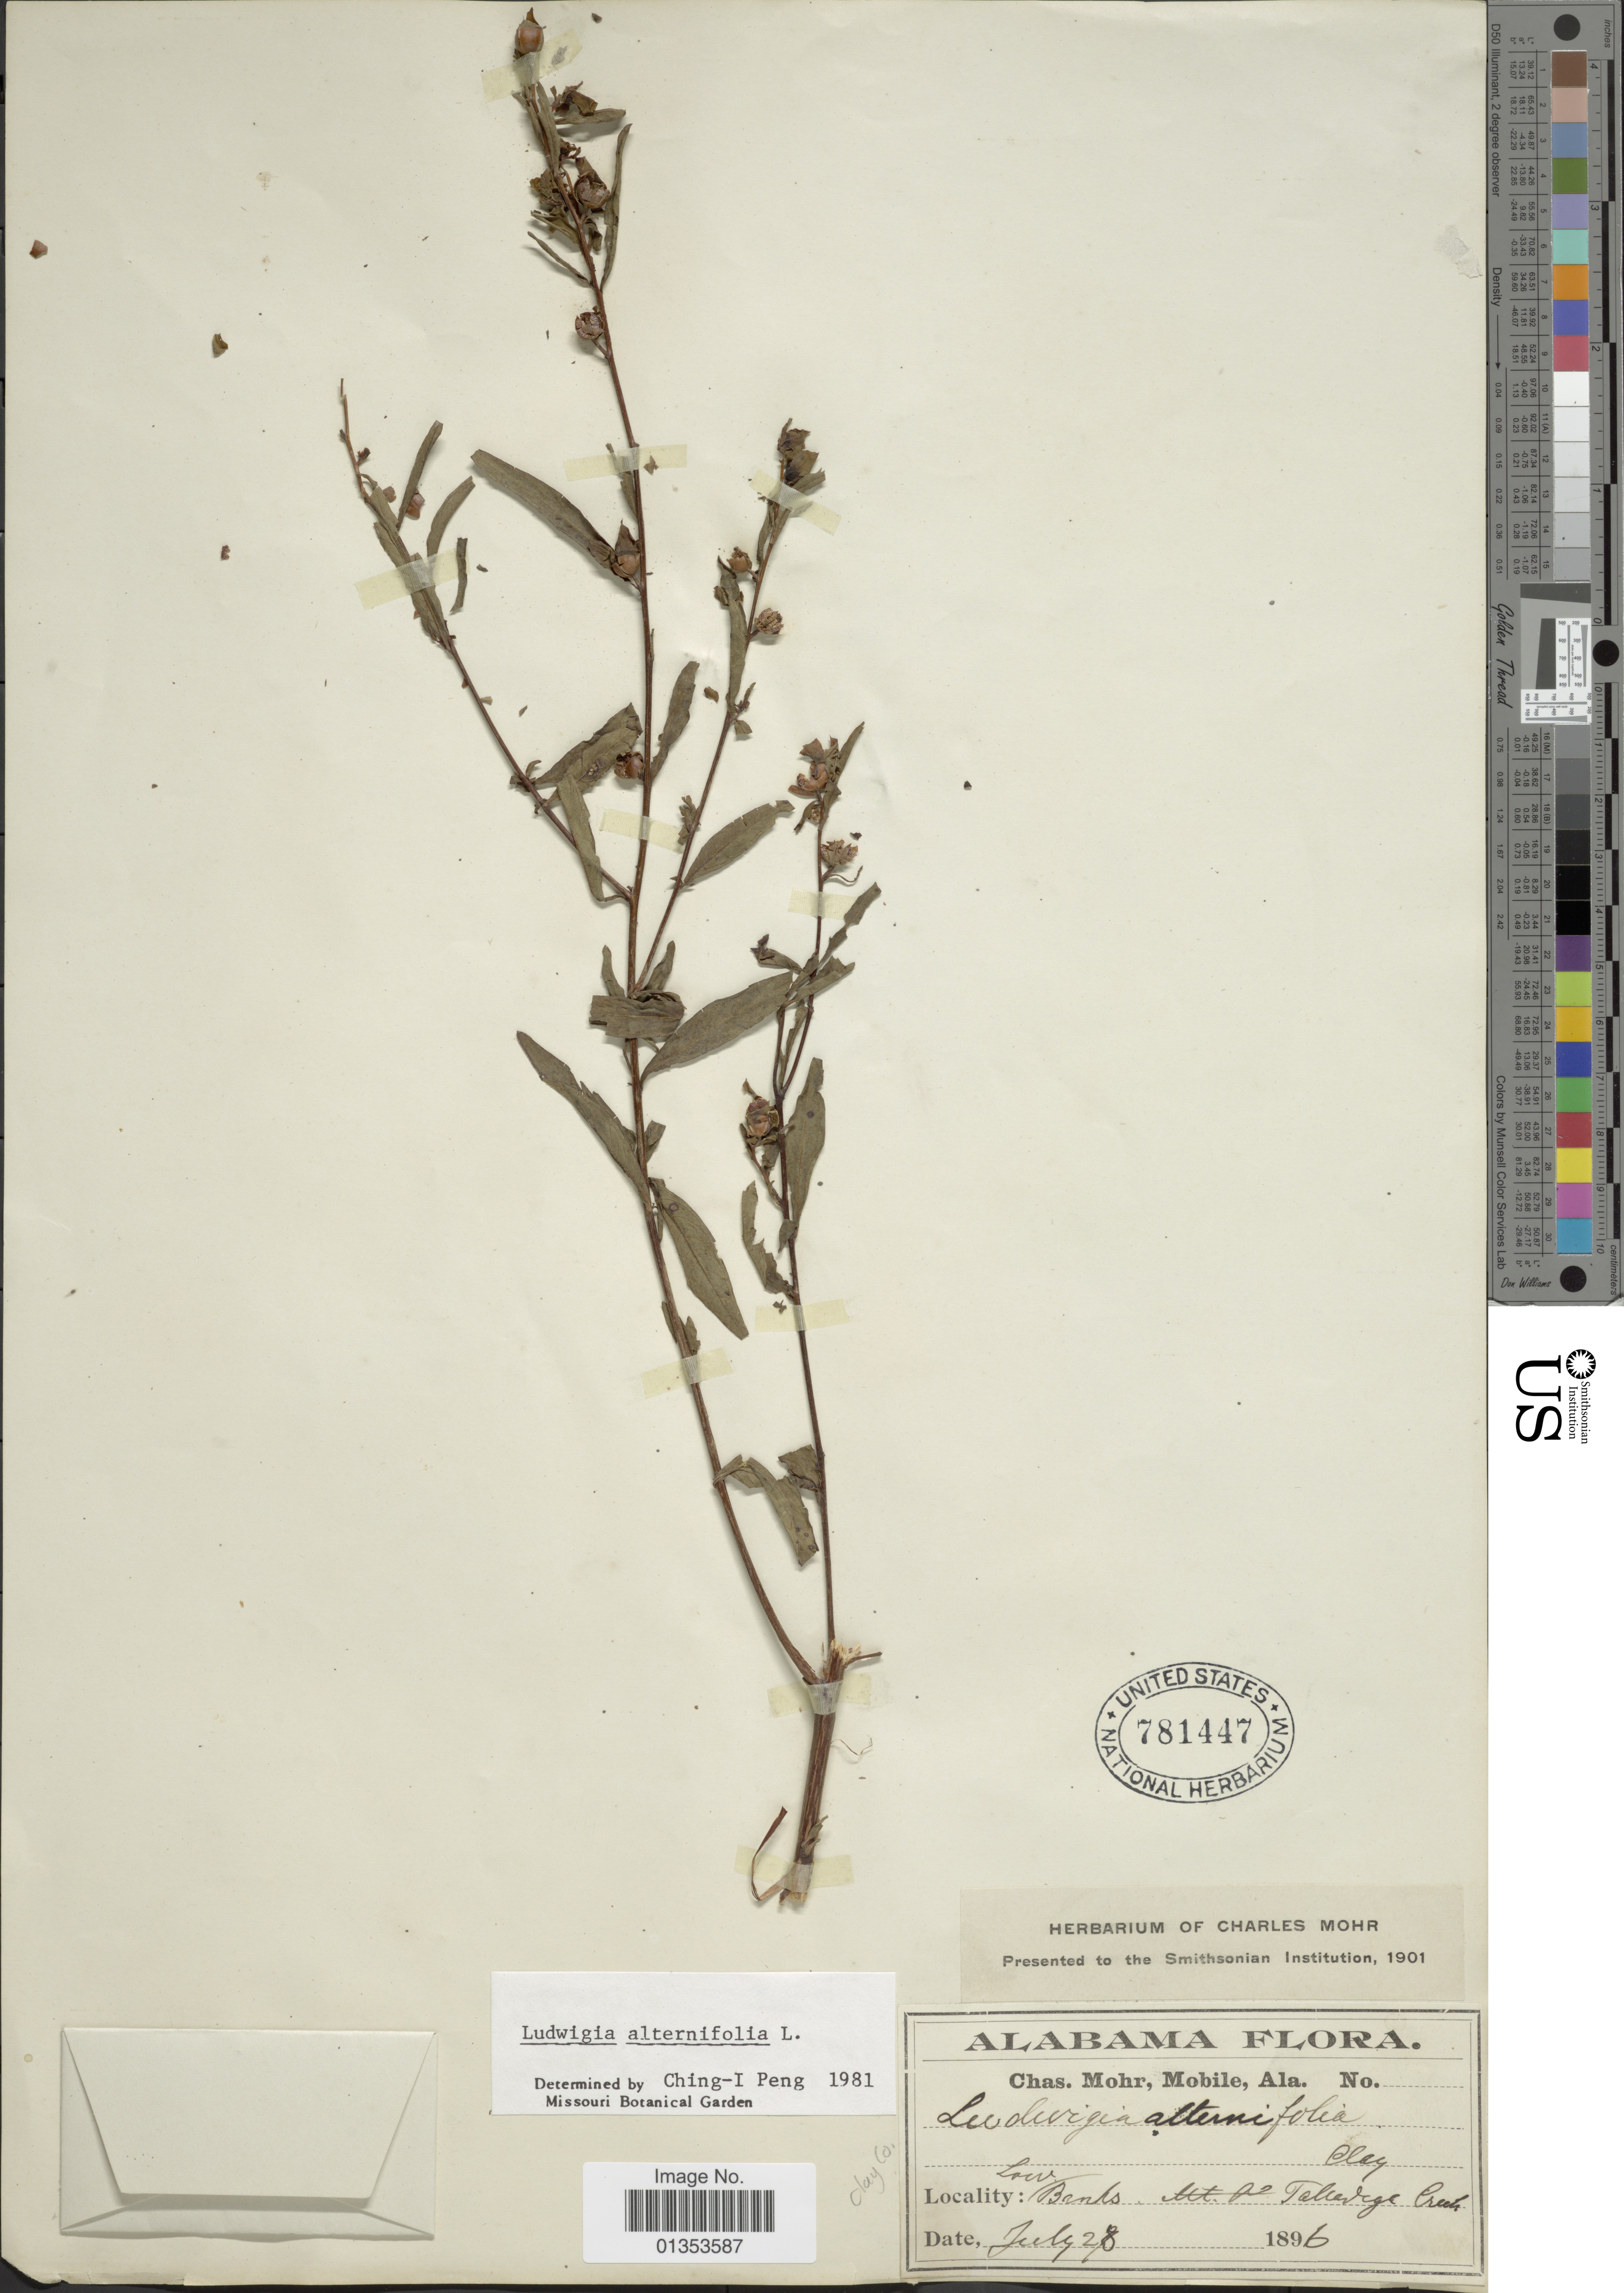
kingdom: Plantae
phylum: Tracheophyta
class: Magnoliopsida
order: Myrtales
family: Onagraceae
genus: Ludwigia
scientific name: Ludwigia alternifolia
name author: L.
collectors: Mohr, C. T. (herbarium)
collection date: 1896-07-28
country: United States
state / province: Alabama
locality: Low Banks, Talladega Creek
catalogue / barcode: US 781447